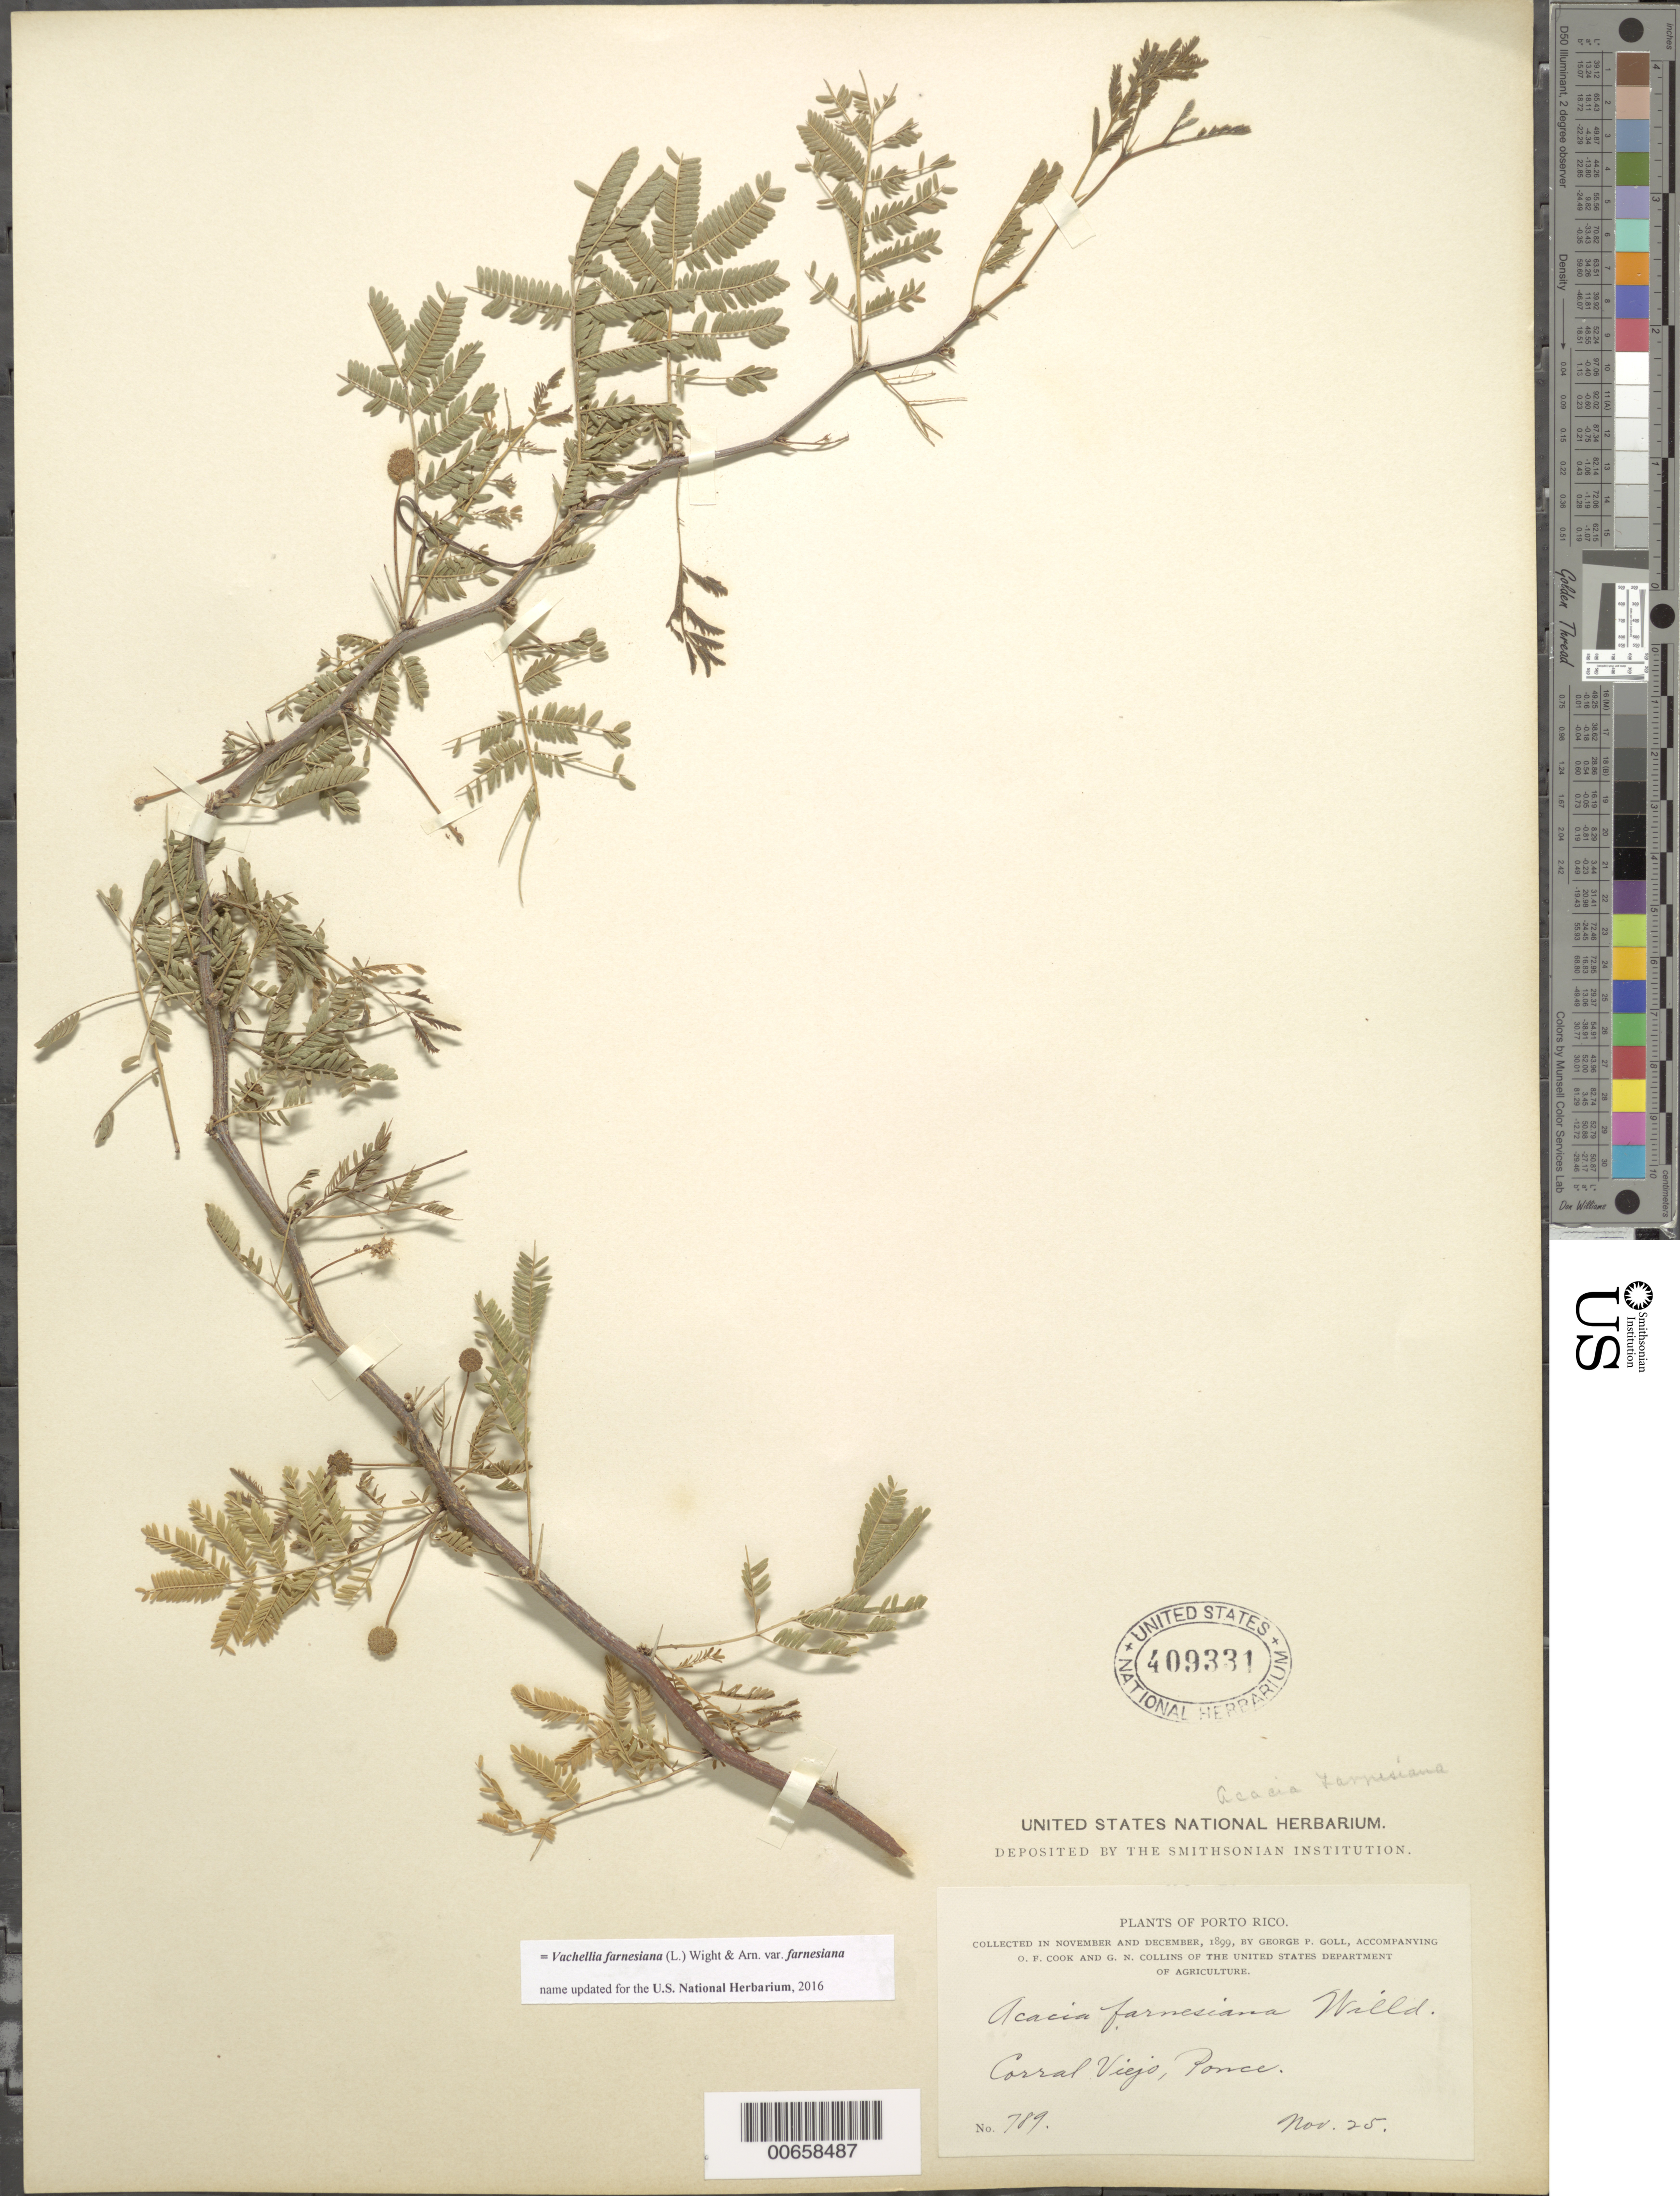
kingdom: Plantae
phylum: Tracheophyta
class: Magnoliopsida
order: Fabales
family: Fabaceae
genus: Vachellia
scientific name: Vachellia farnesiana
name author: (L.) Wight & Arn.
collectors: G. Goll, O. F. Cook & G. Collins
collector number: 789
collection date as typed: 25 Nov 1899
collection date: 1899-11-25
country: Puerto Rico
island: Greater Antilles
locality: Corral Viejo, Ponce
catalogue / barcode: US 409331